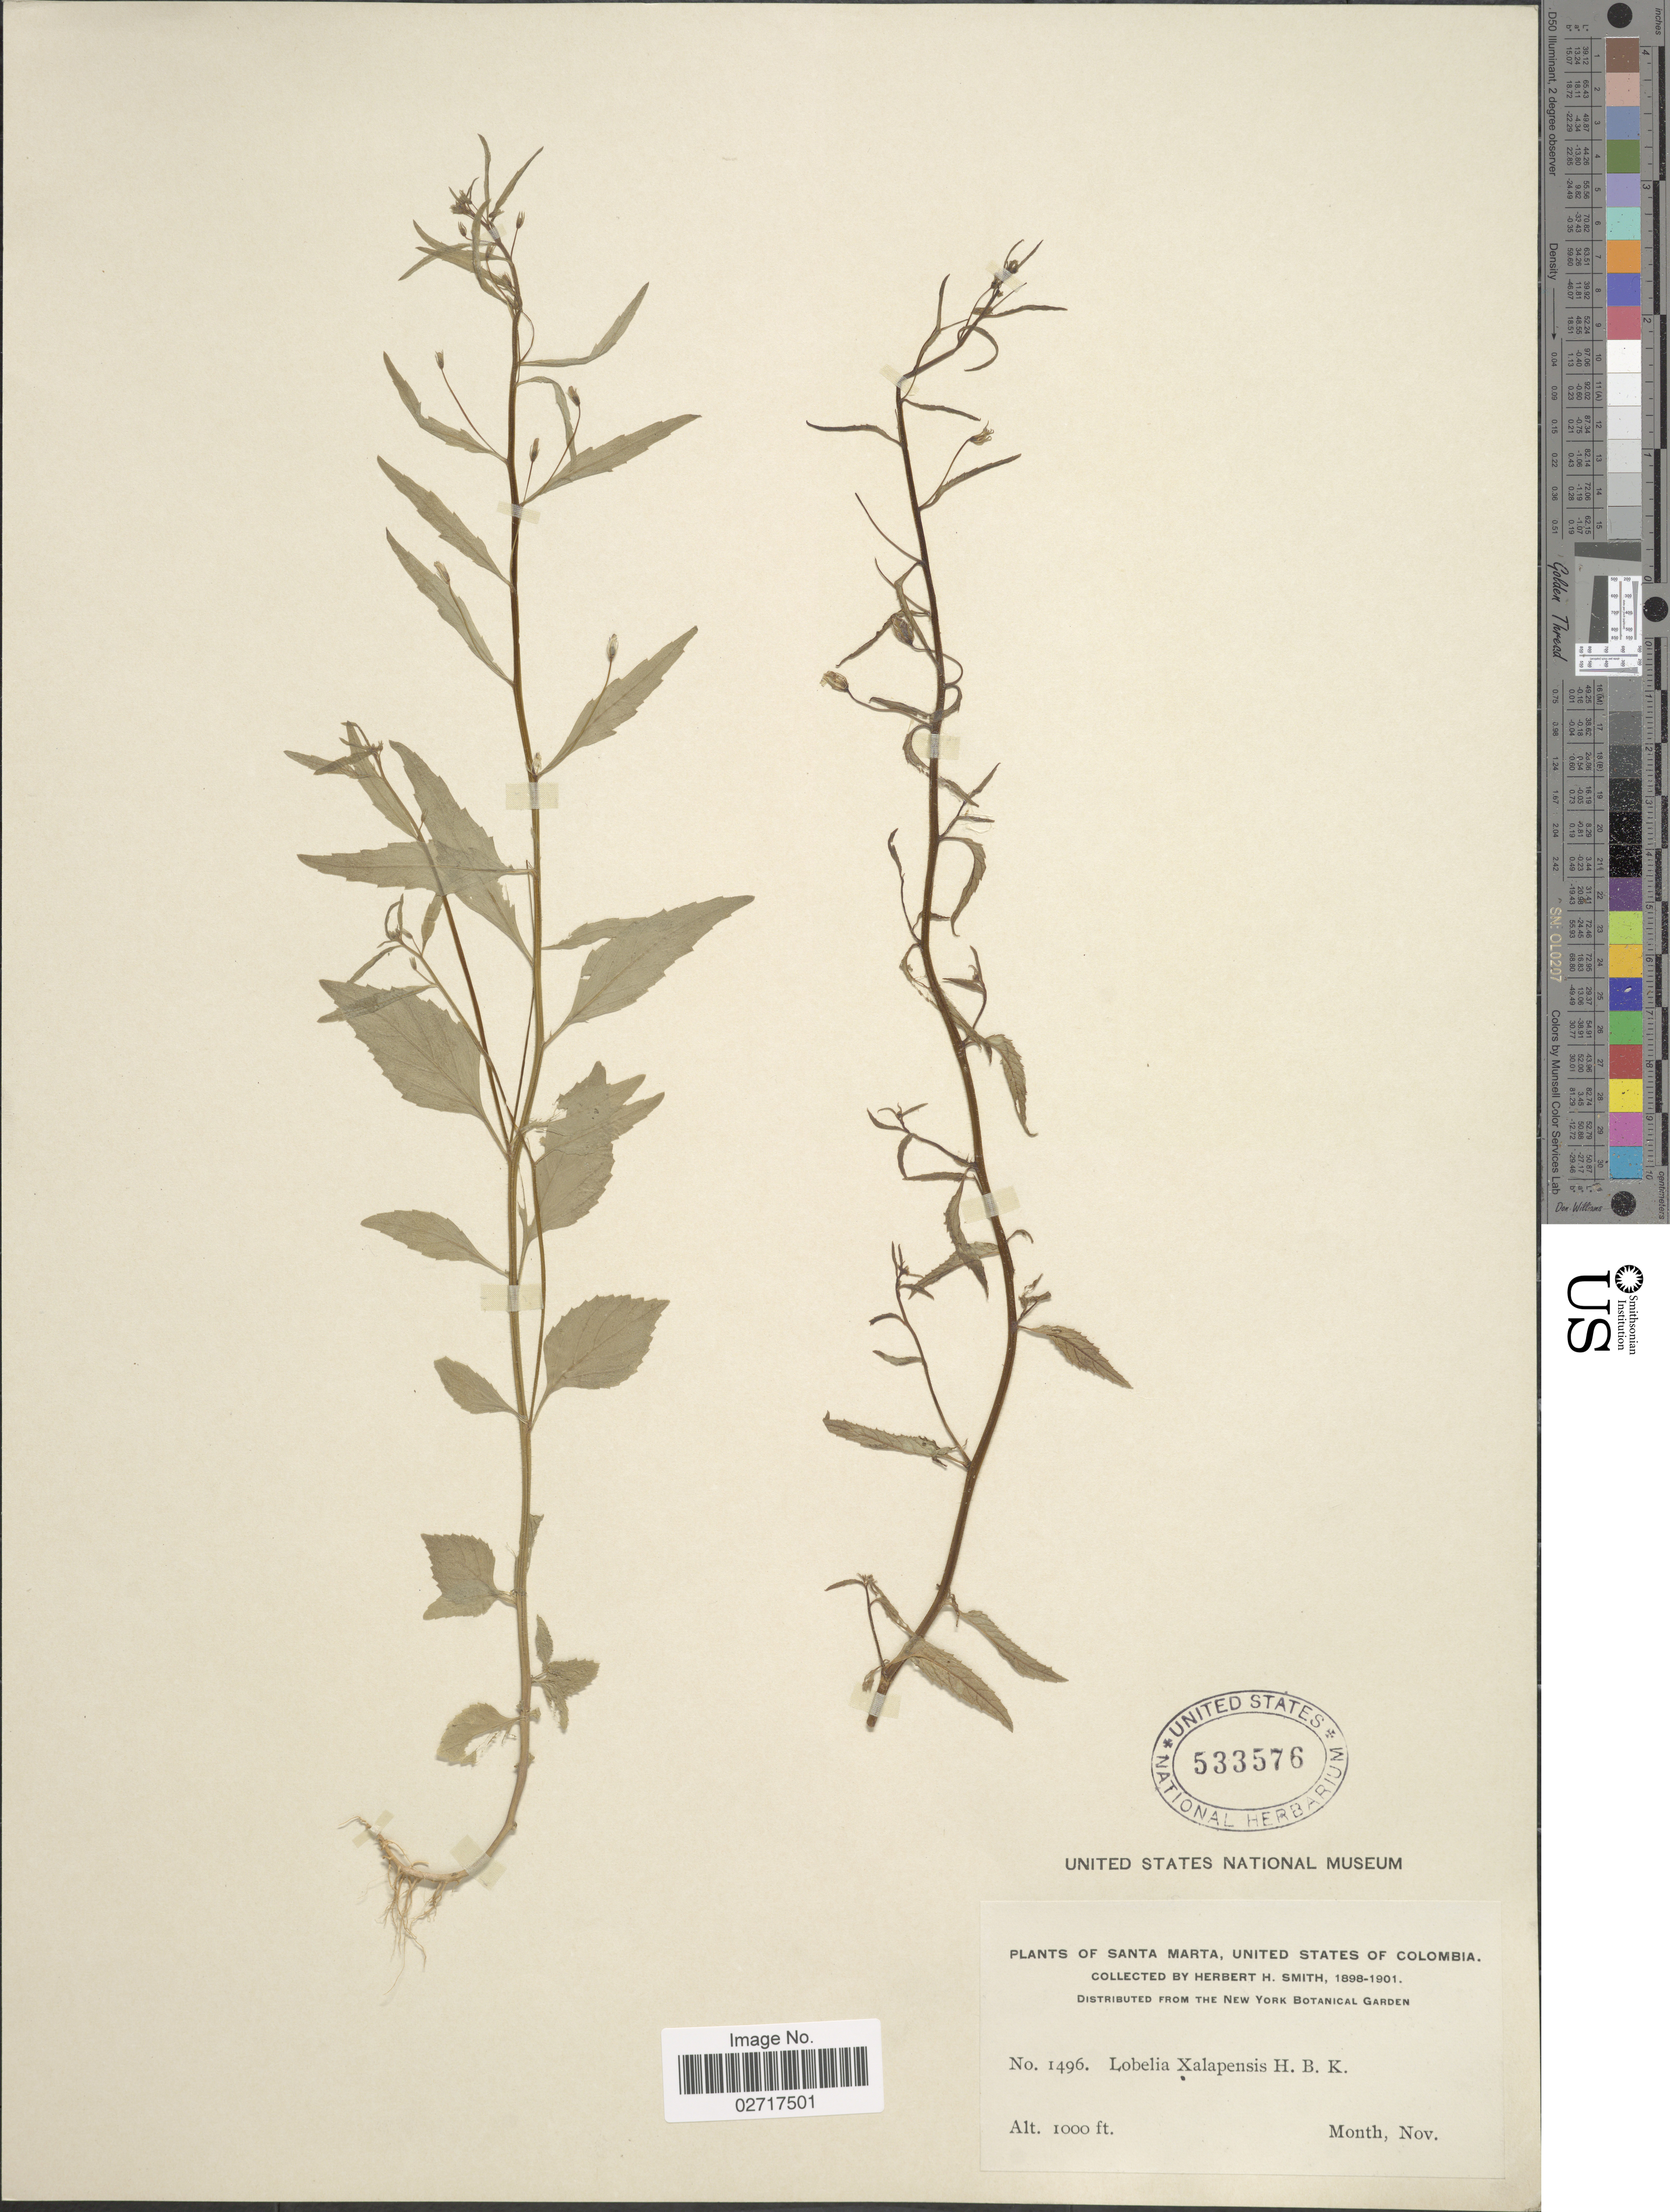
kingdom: Plantae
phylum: Tracheophyta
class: Magnoliopsida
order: Asterales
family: Campanulaceae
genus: Diastatea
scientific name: Diastatea micrantha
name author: (Kunth) McVaugh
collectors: Herbert H. Smith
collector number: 1496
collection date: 1898-11/1901-11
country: Colombia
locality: Santa Marta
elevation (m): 305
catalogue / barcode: US 533576